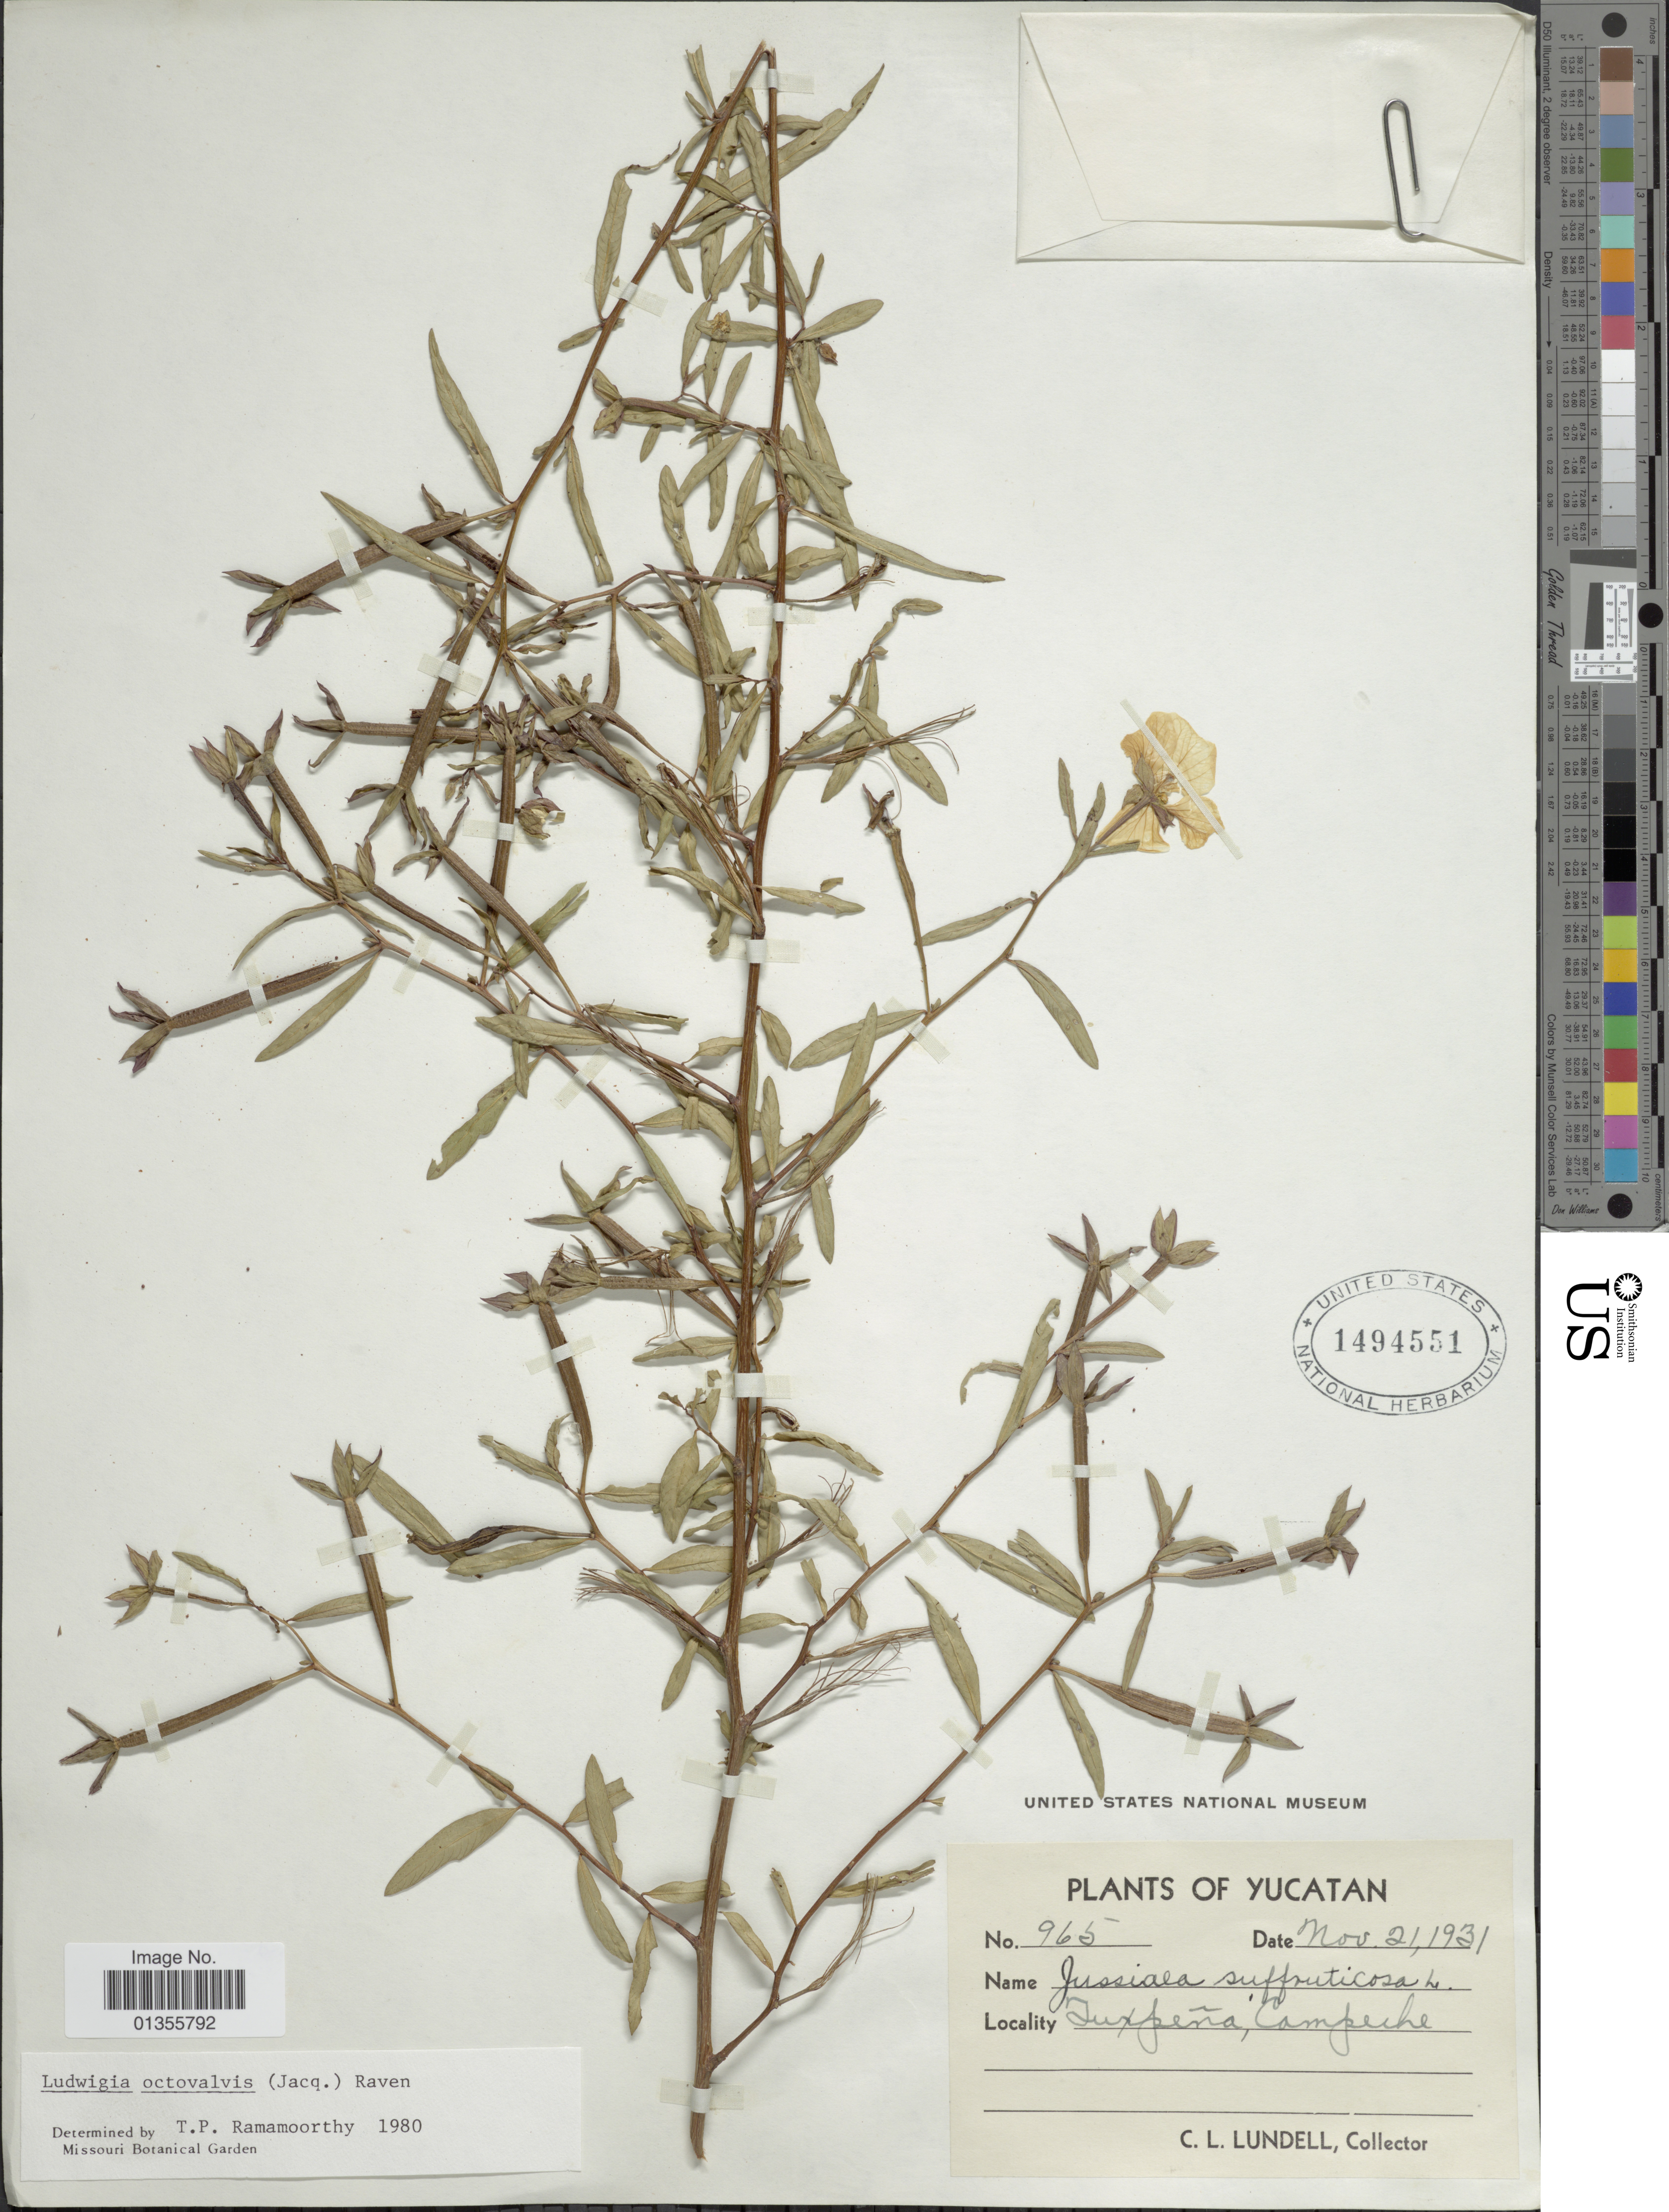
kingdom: Plantae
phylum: Tracheophyta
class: Magnoliopsida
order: Myrtales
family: Onagraceae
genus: Ludwigia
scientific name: Ludwigia octovalvis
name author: (Jacq.) P.H. Raven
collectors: C. L. Lundell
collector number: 965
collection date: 1931-11-21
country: Mexico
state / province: Campeche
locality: Yucatan. Tuxpeña, Campeche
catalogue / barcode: US 1494551